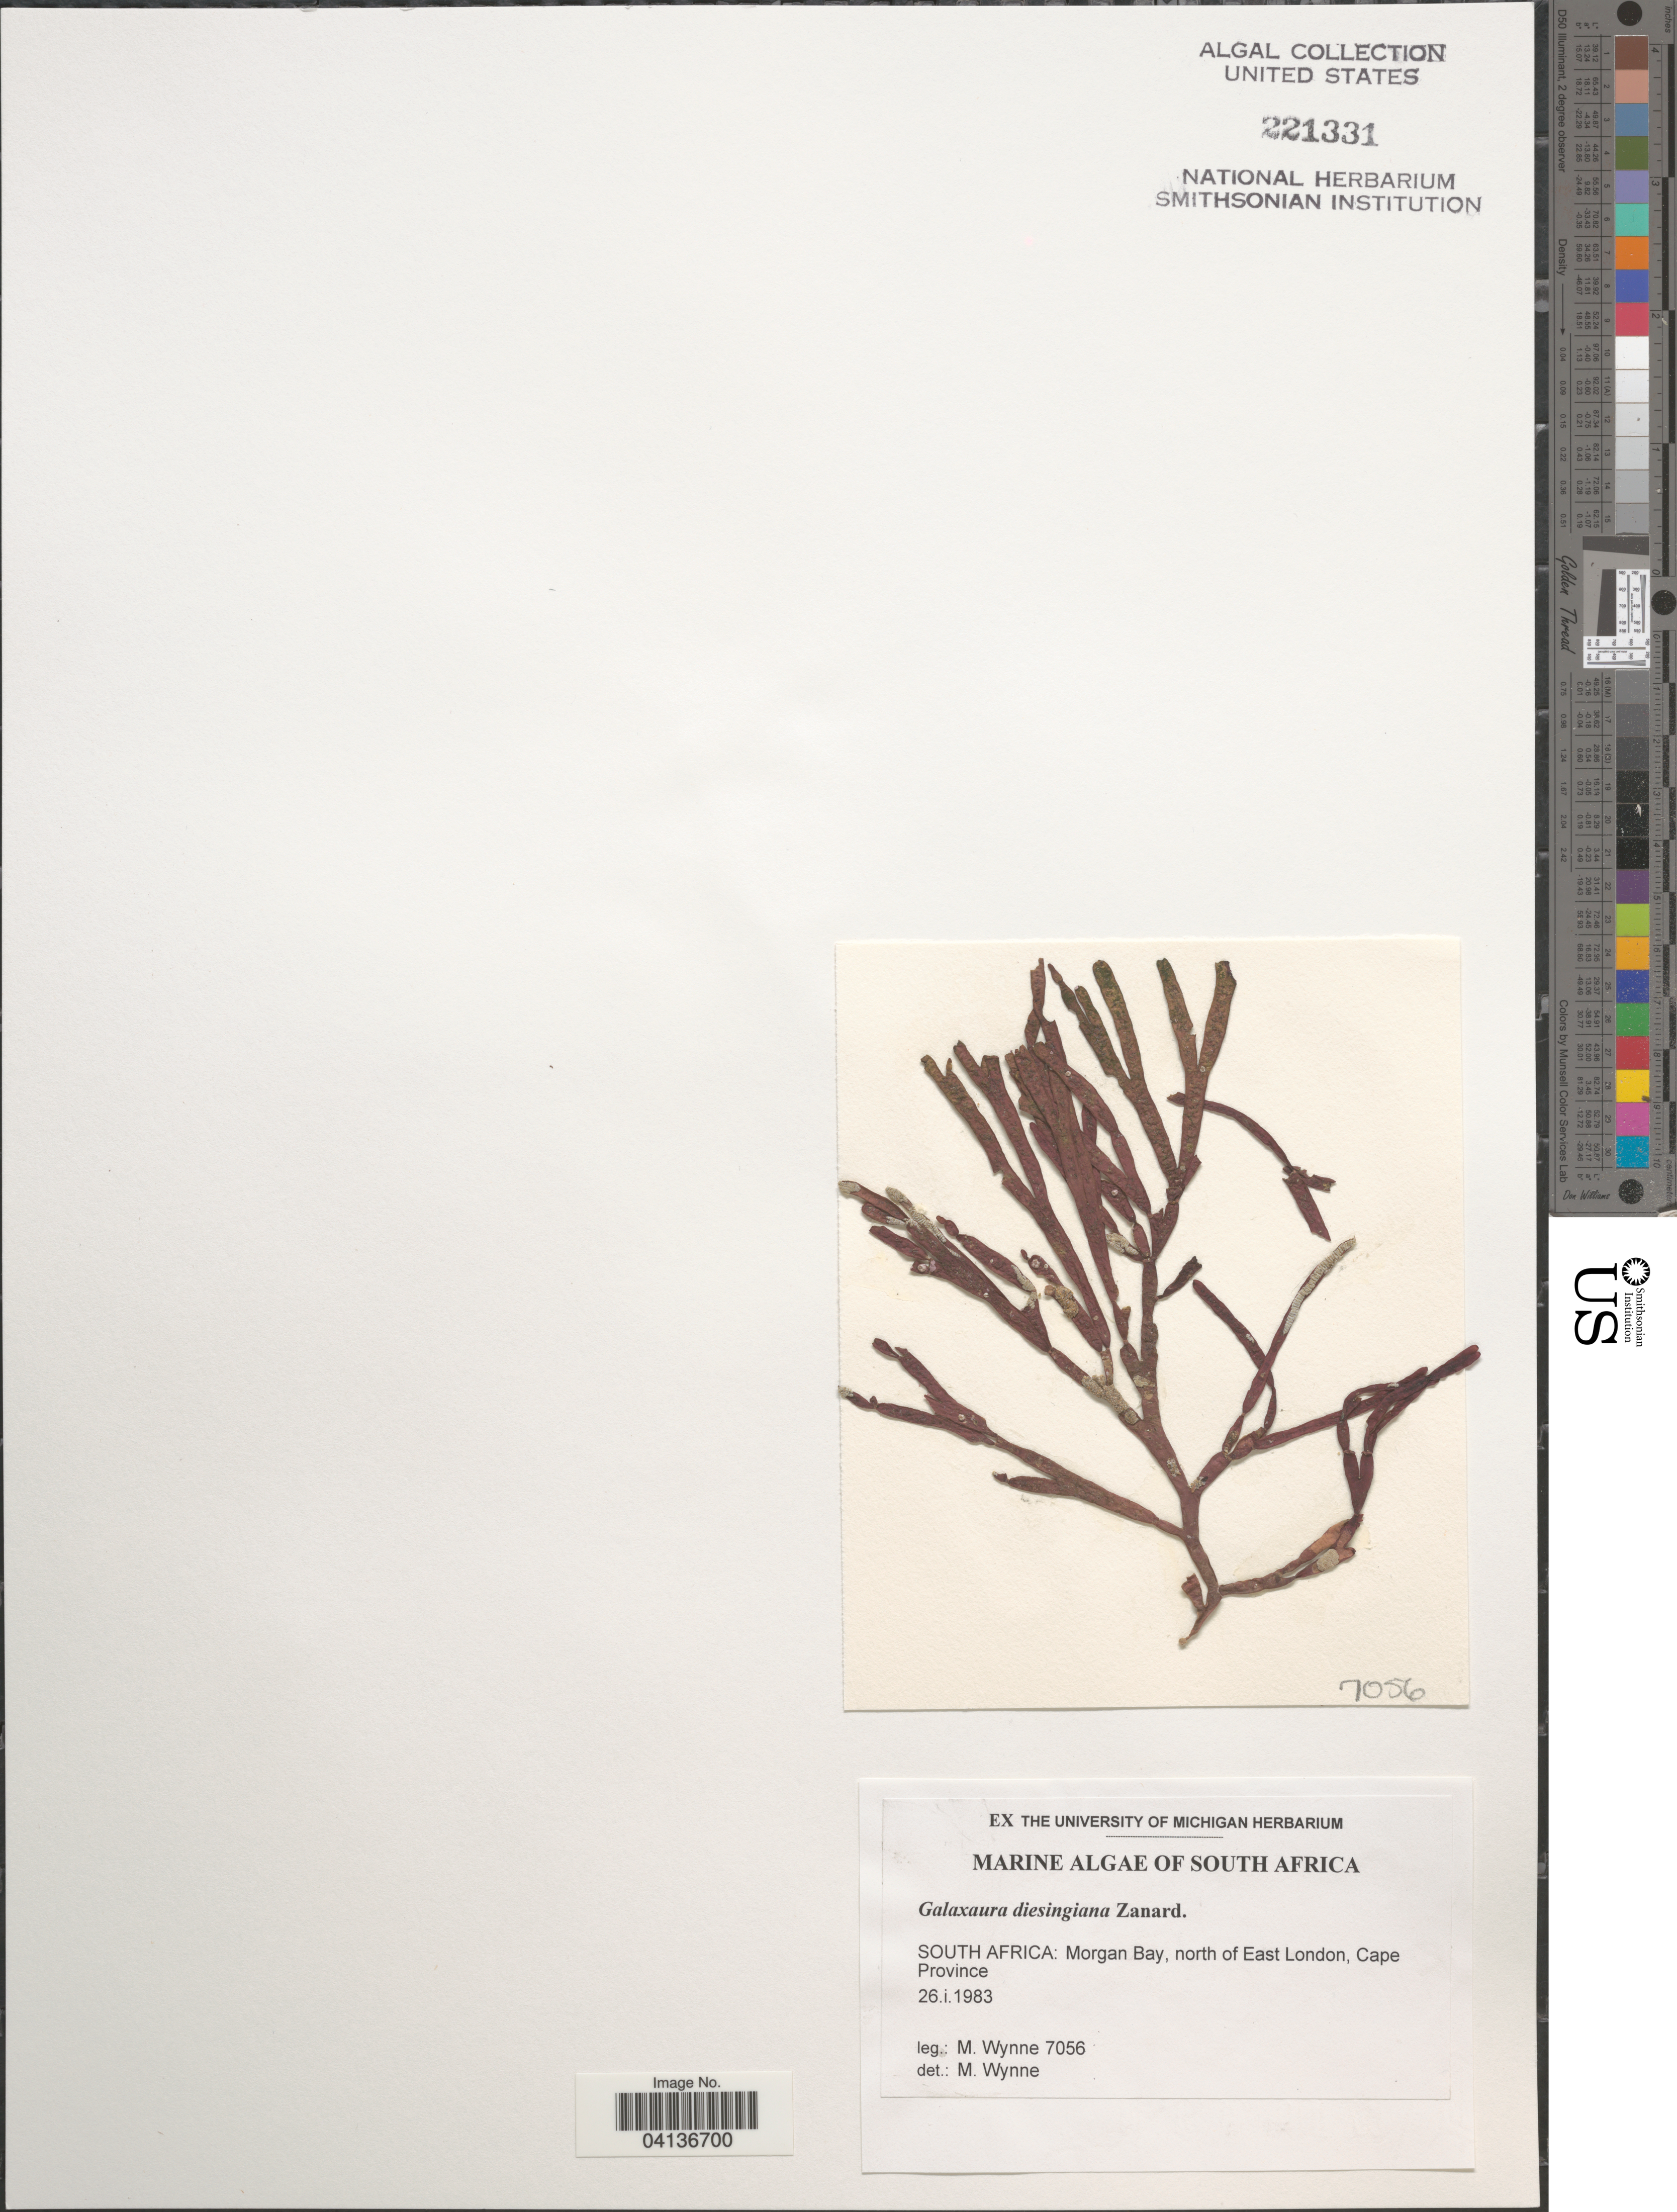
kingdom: Plantae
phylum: Rhodophyta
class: Florideophyceae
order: Nemaliales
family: Galaxauraceae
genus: Dichotomaria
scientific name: Dichotomaria diesingiana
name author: (Zanardini) Huisman et al.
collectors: M.J. Wynne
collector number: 7056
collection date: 1983-01-26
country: South Africa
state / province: Eastern Cape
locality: Morgan Bay, north of East London.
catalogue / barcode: US 221331